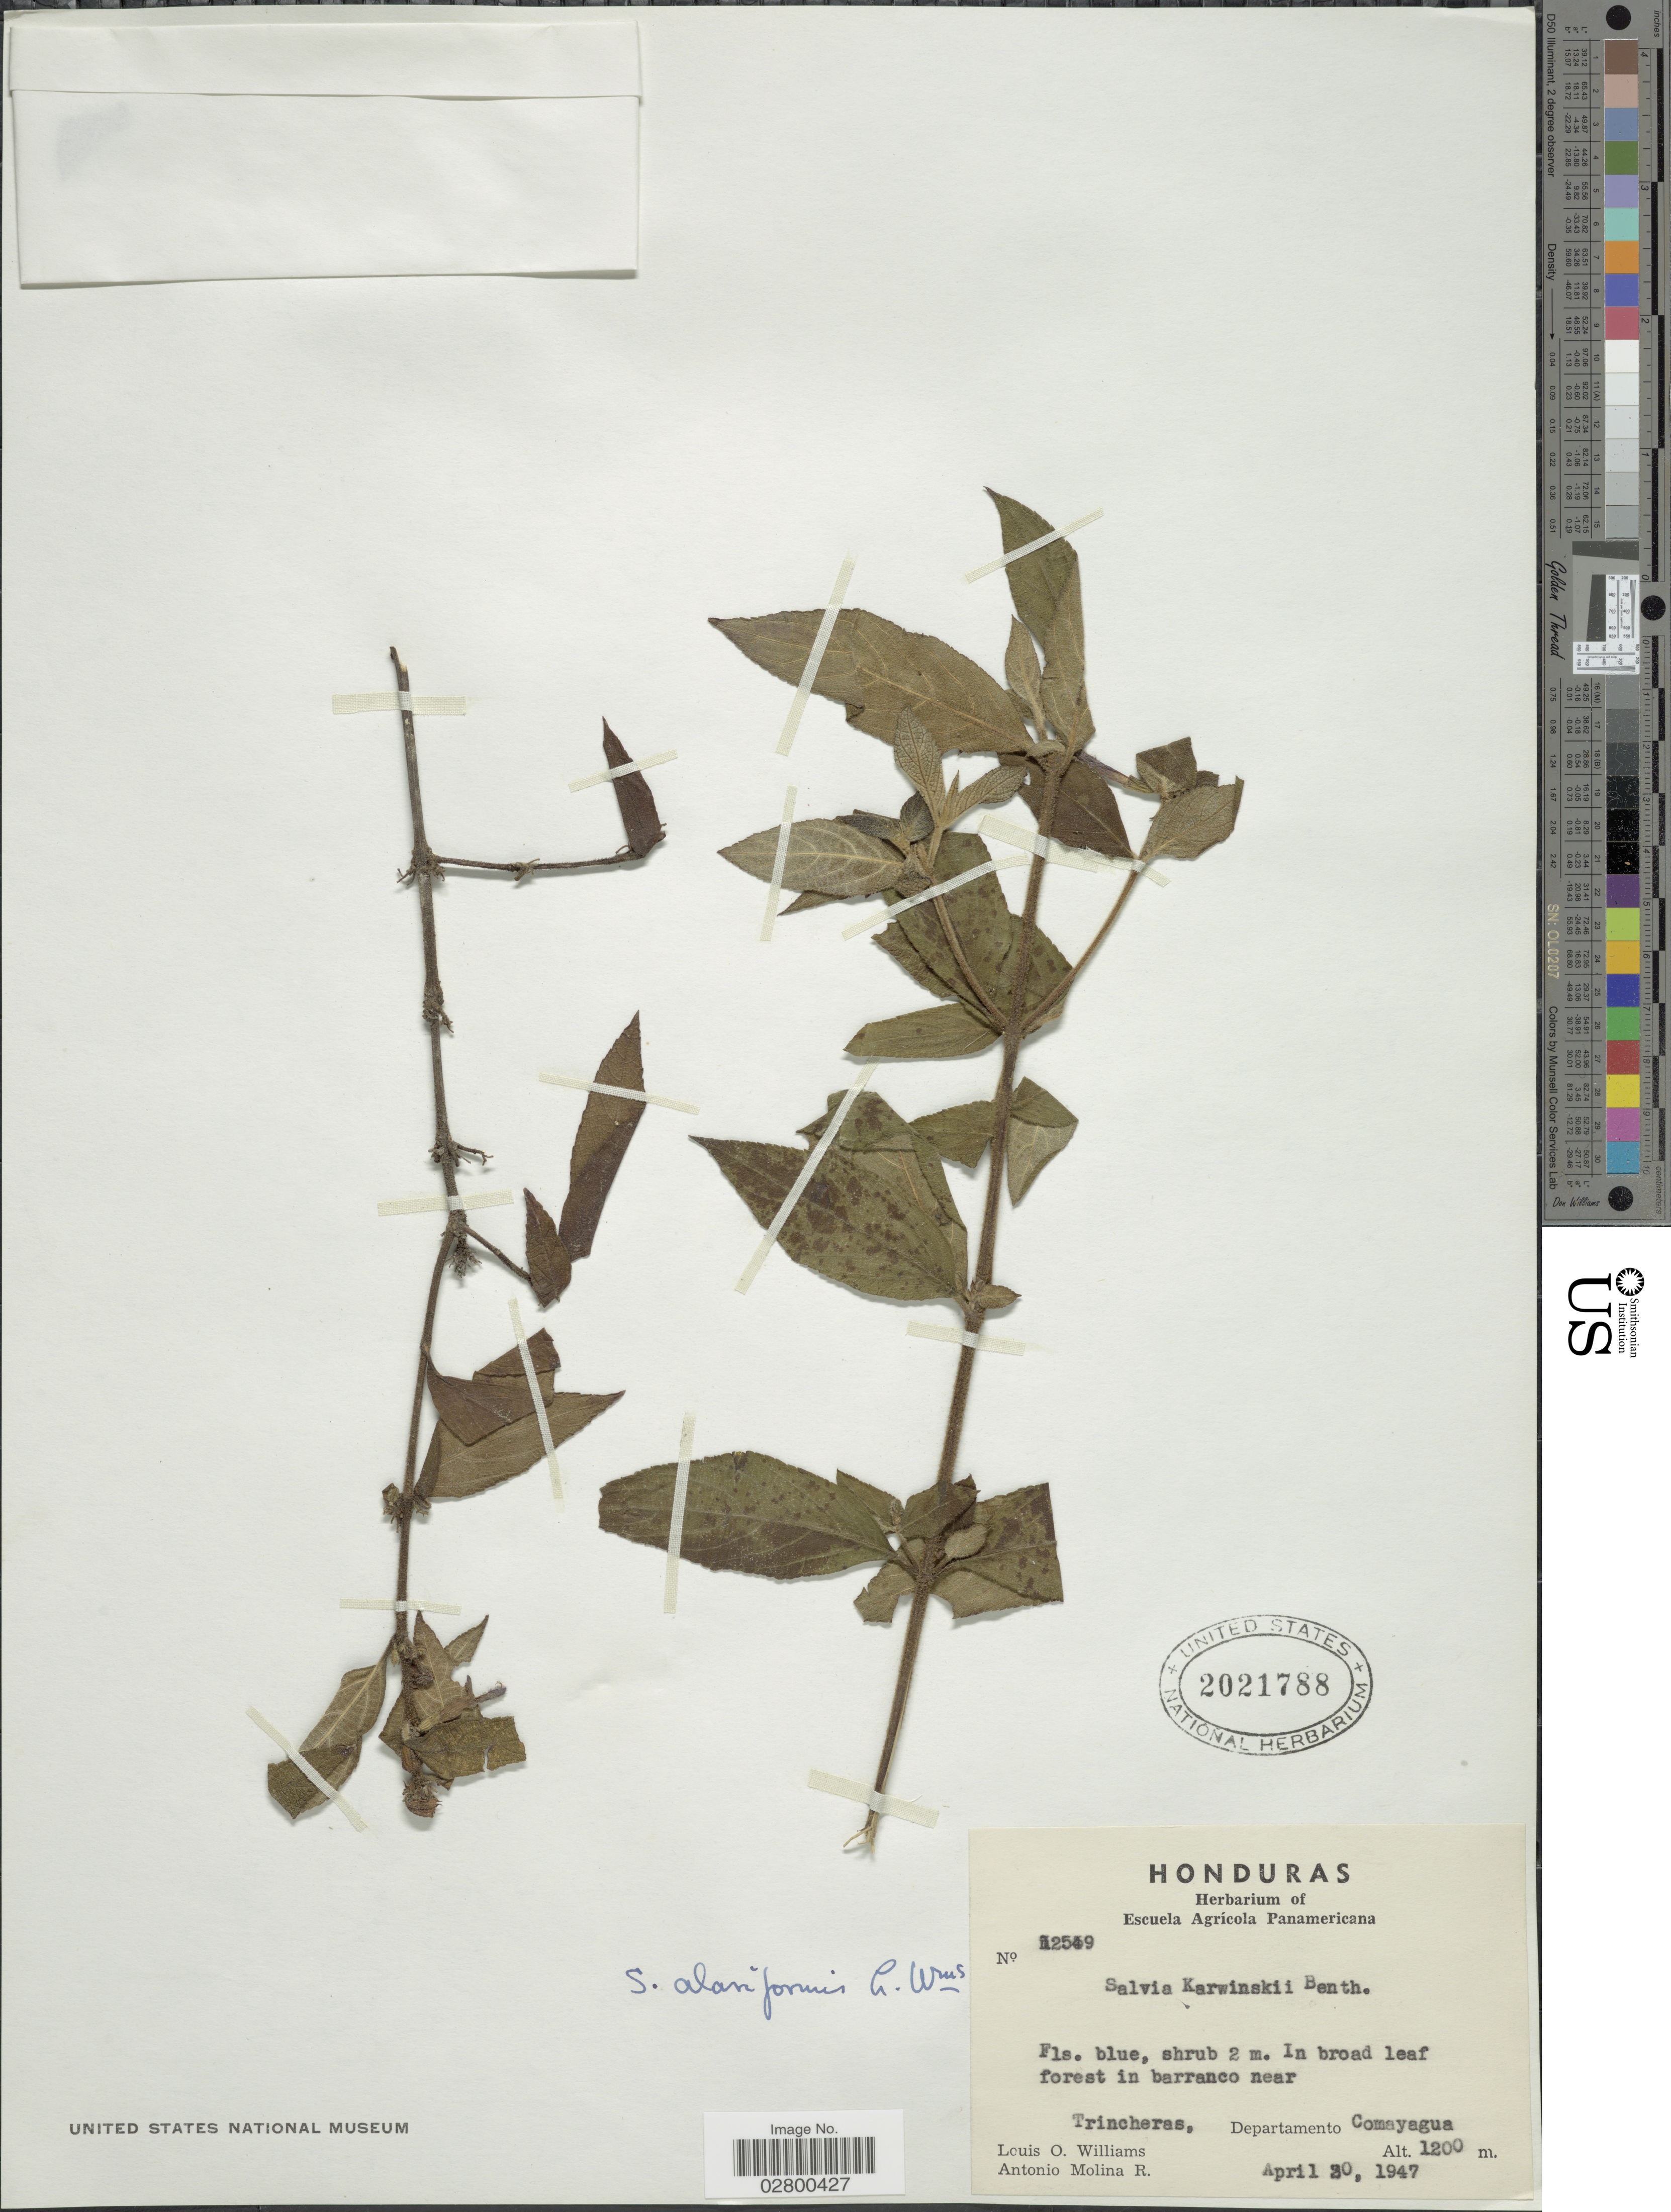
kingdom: Plantae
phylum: Tracheophyta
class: Magnoliopsida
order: Lamiales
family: Lamiaceae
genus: Salvia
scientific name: Salvia alariformis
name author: L.O. Williams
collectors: L. O. Williams & A. Molina R.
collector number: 12549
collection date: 1947-04-30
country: Honduras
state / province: Comayagua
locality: In broad leaf forest in barranco near Trincheras, Departamento Comayagua.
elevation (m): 1200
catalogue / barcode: US 2021788